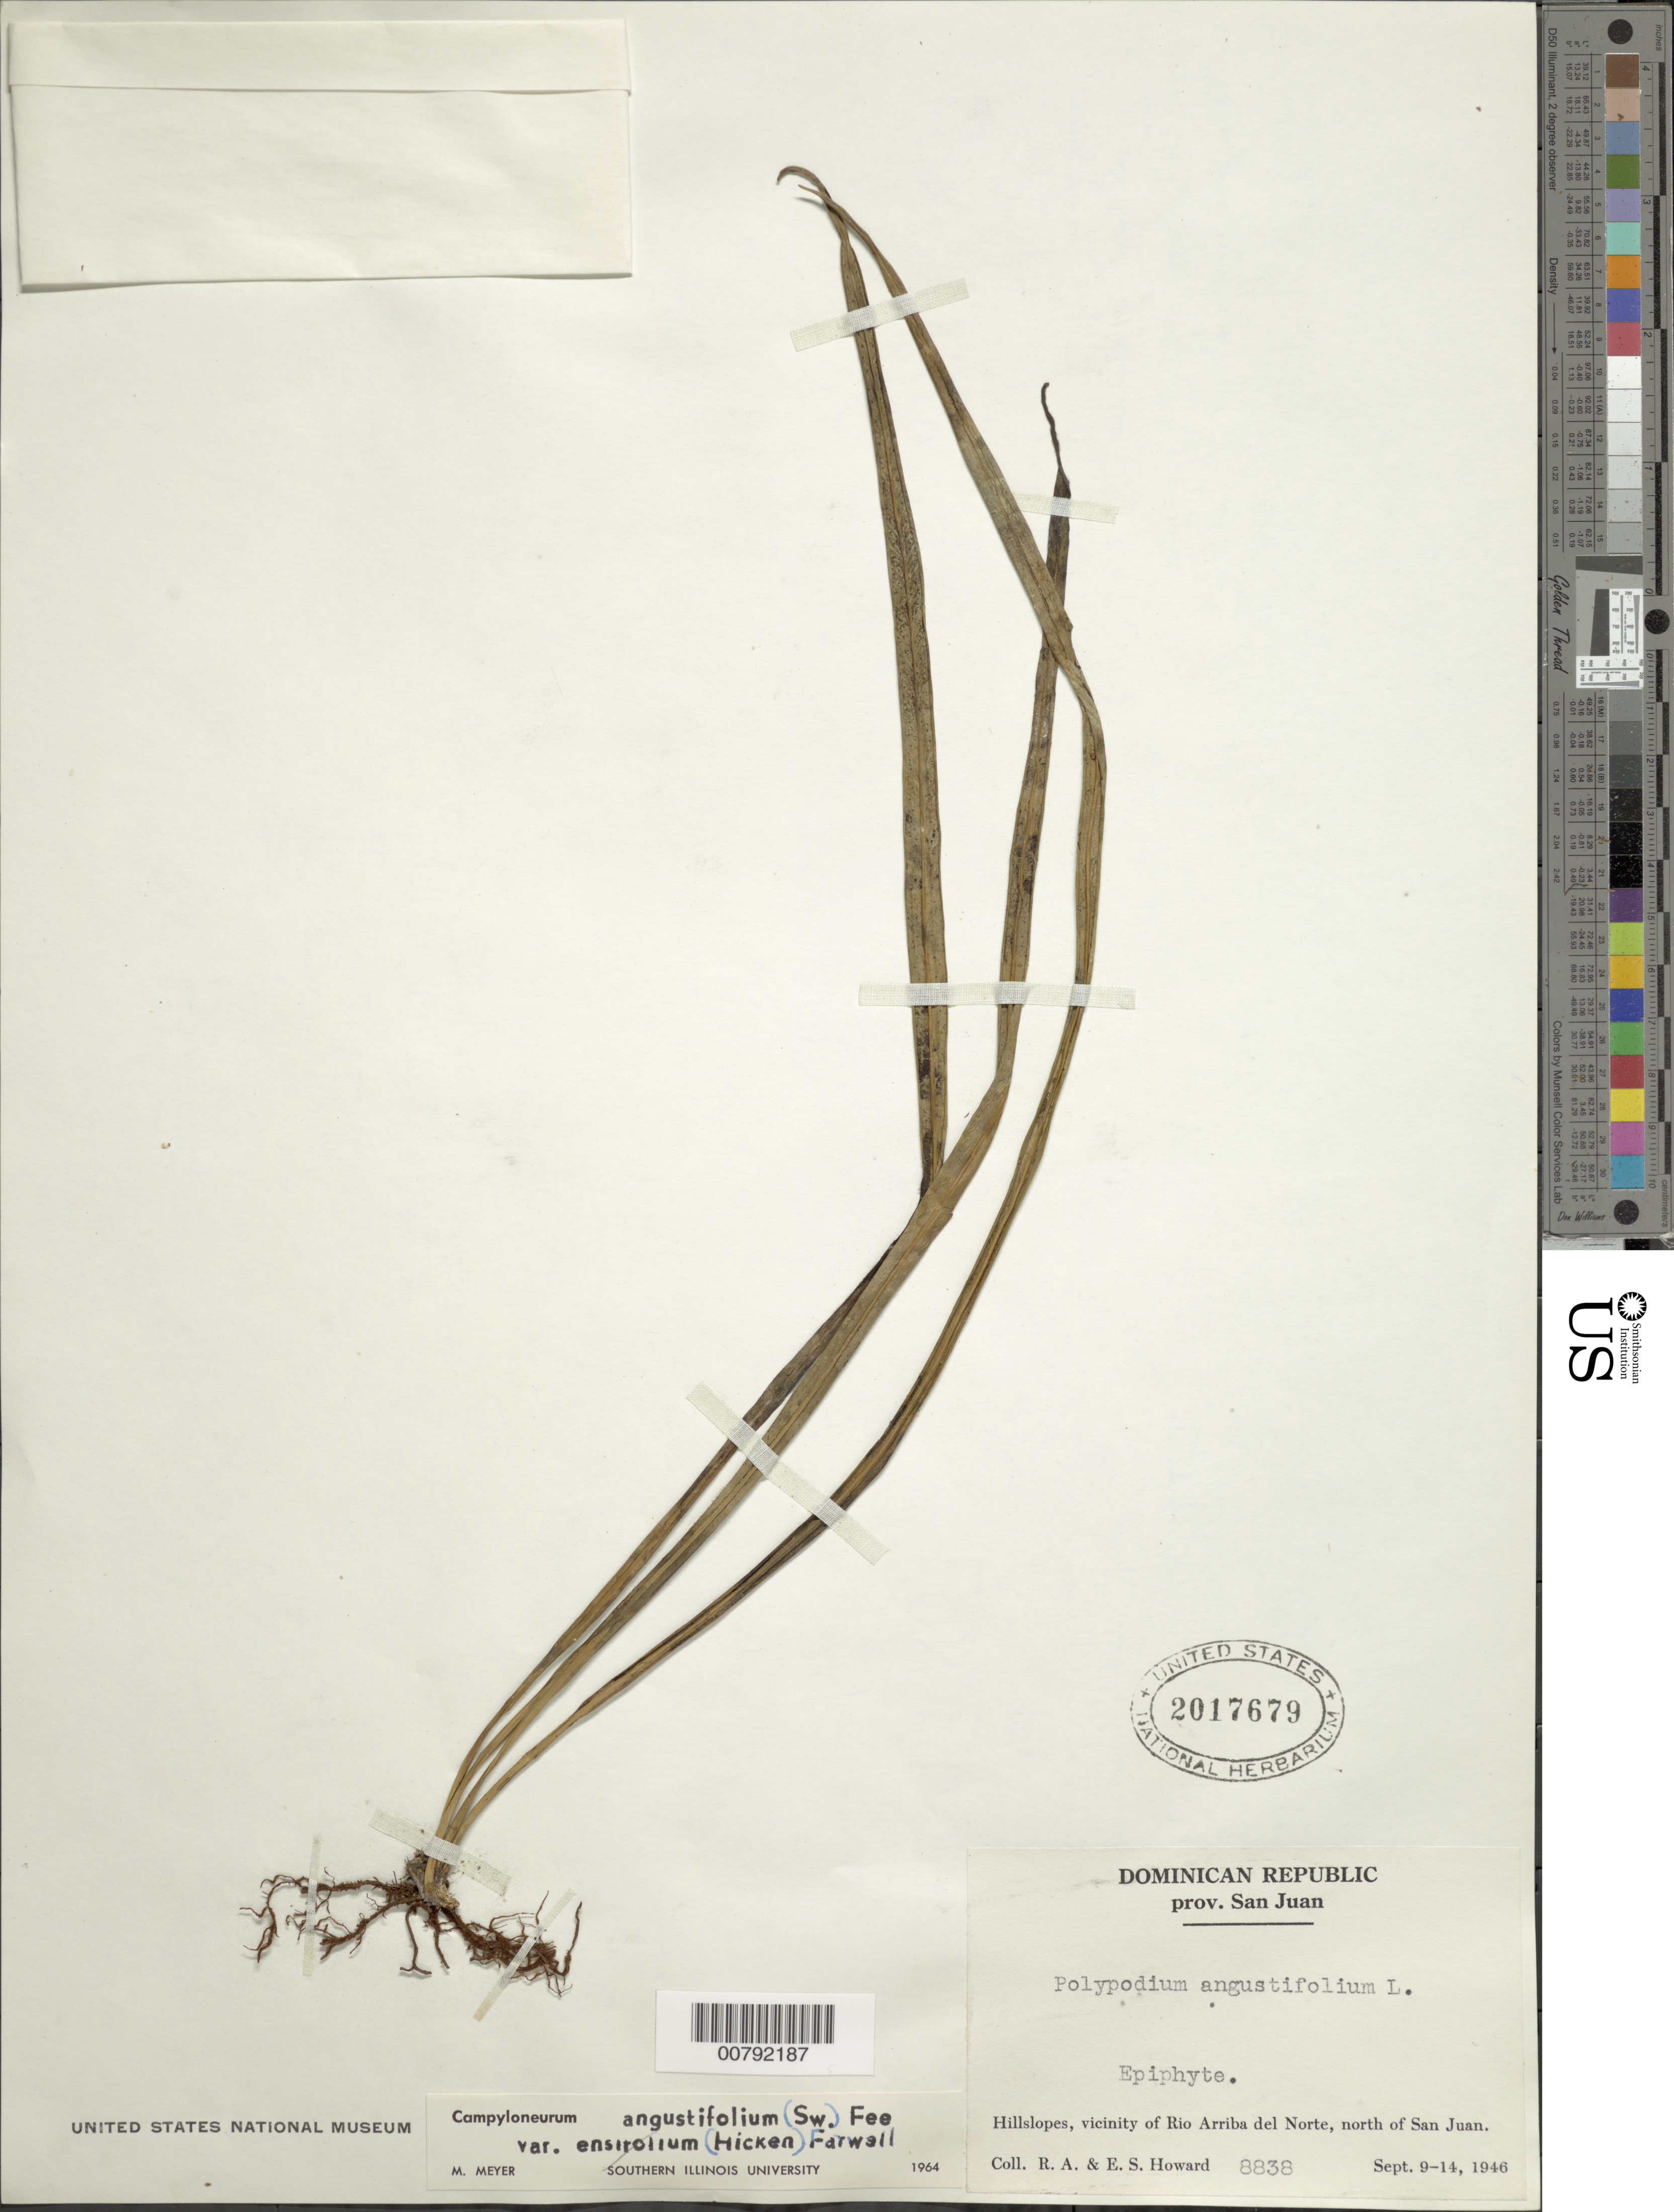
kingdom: Plantae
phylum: Tracheophyta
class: Polypodiopsida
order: Polypodiales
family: Polypodiaceae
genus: Campyloneurum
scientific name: Campyloneurum angustifolium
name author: (Sw.) Fée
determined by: Meyer, M.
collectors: R. A. Howard & E. S. Howard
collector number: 8838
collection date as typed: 09 Sep 1946 to 14 Sep 1946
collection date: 1946-09-09/1946-09-14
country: Dominican Republic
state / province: San Juan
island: Hispaniola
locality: San Juan, N of, vicinity of Rio Arriba del Norte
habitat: Hillslopes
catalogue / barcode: US 2017679